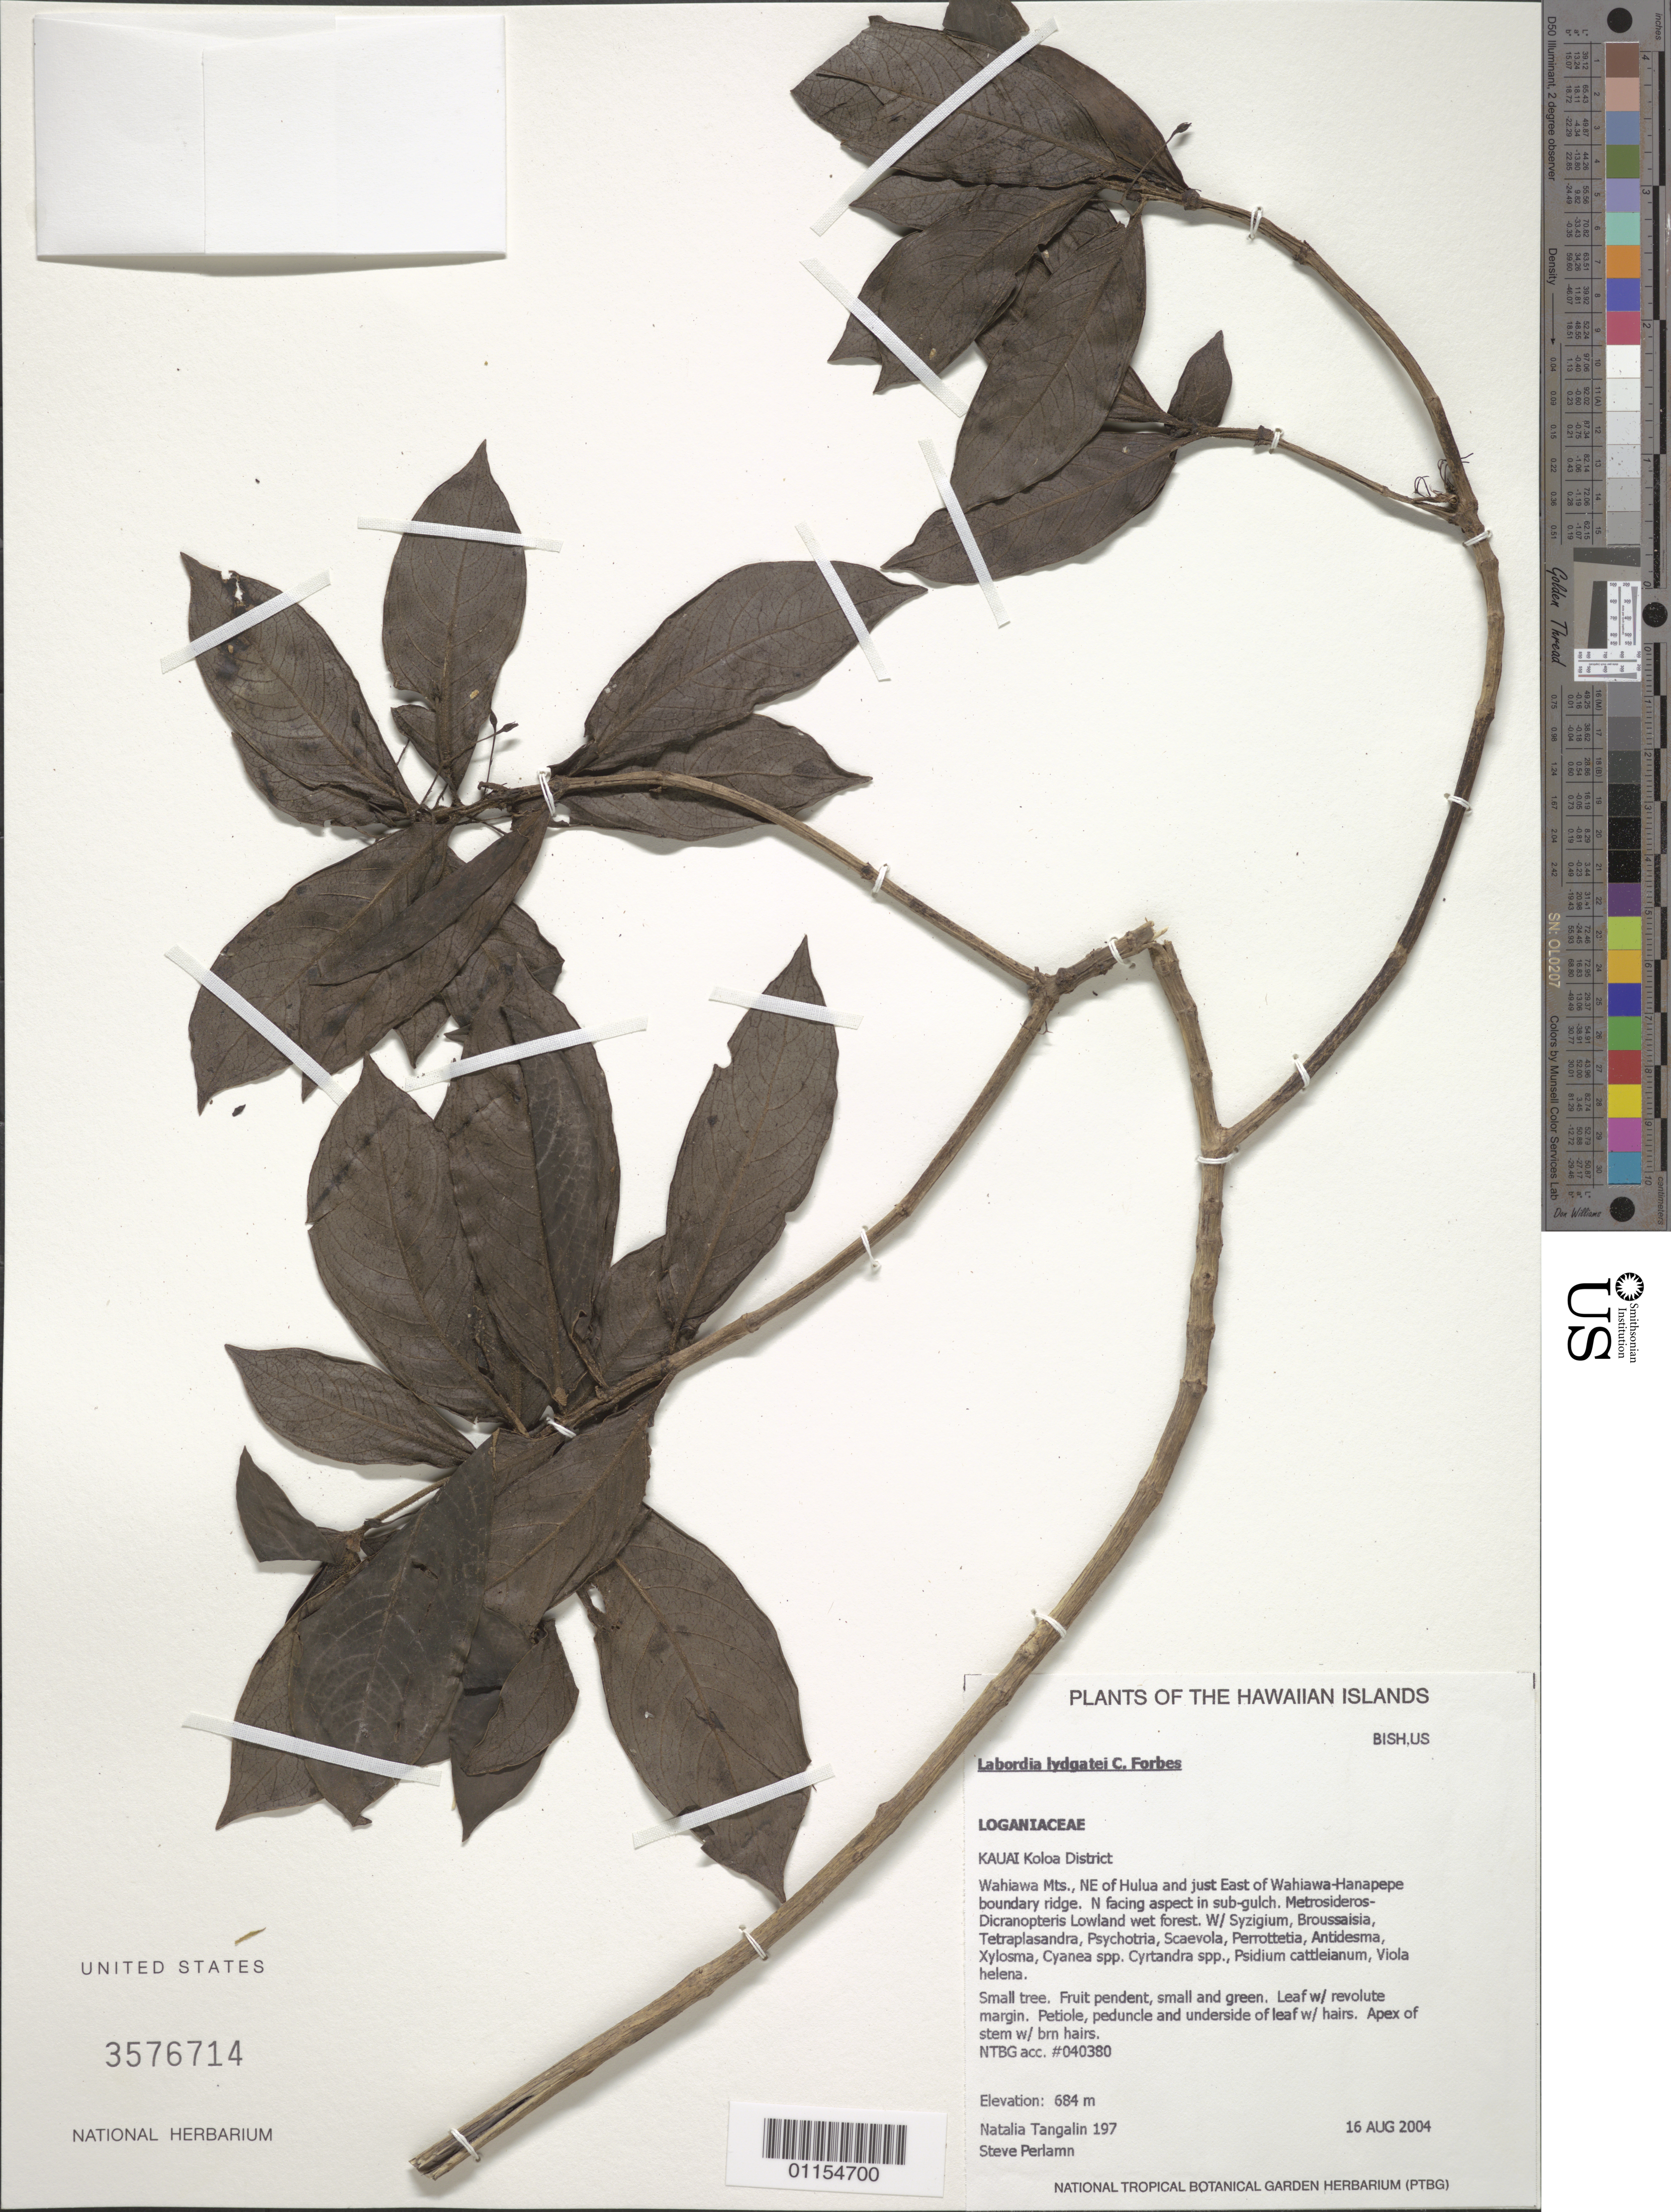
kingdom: Plantae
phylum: Tracheophyta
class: Magnoliopsida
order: Gentianales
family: Loganiaceae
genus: Geniostoma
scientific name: Geniostoma lydgatei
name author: (C.N. Forbes) Byng & Christenh.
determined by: Wagner, W. L., (BOT), Smithsonian Institution - National Museum of Natural History (UNITED STATES)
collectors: N. Tangalin & S. P. Perlman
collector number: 197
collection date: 2004-08-16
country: United States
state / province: Hawaii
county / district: Kaui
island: Kaua'i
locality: Koloa District, Wahiawa Mts., NE of Hulua and just East of Wahiawa-Hanapepe boundary ridge, N facing aspect in sub-gulch.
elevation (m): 684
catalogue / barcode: US 3576714